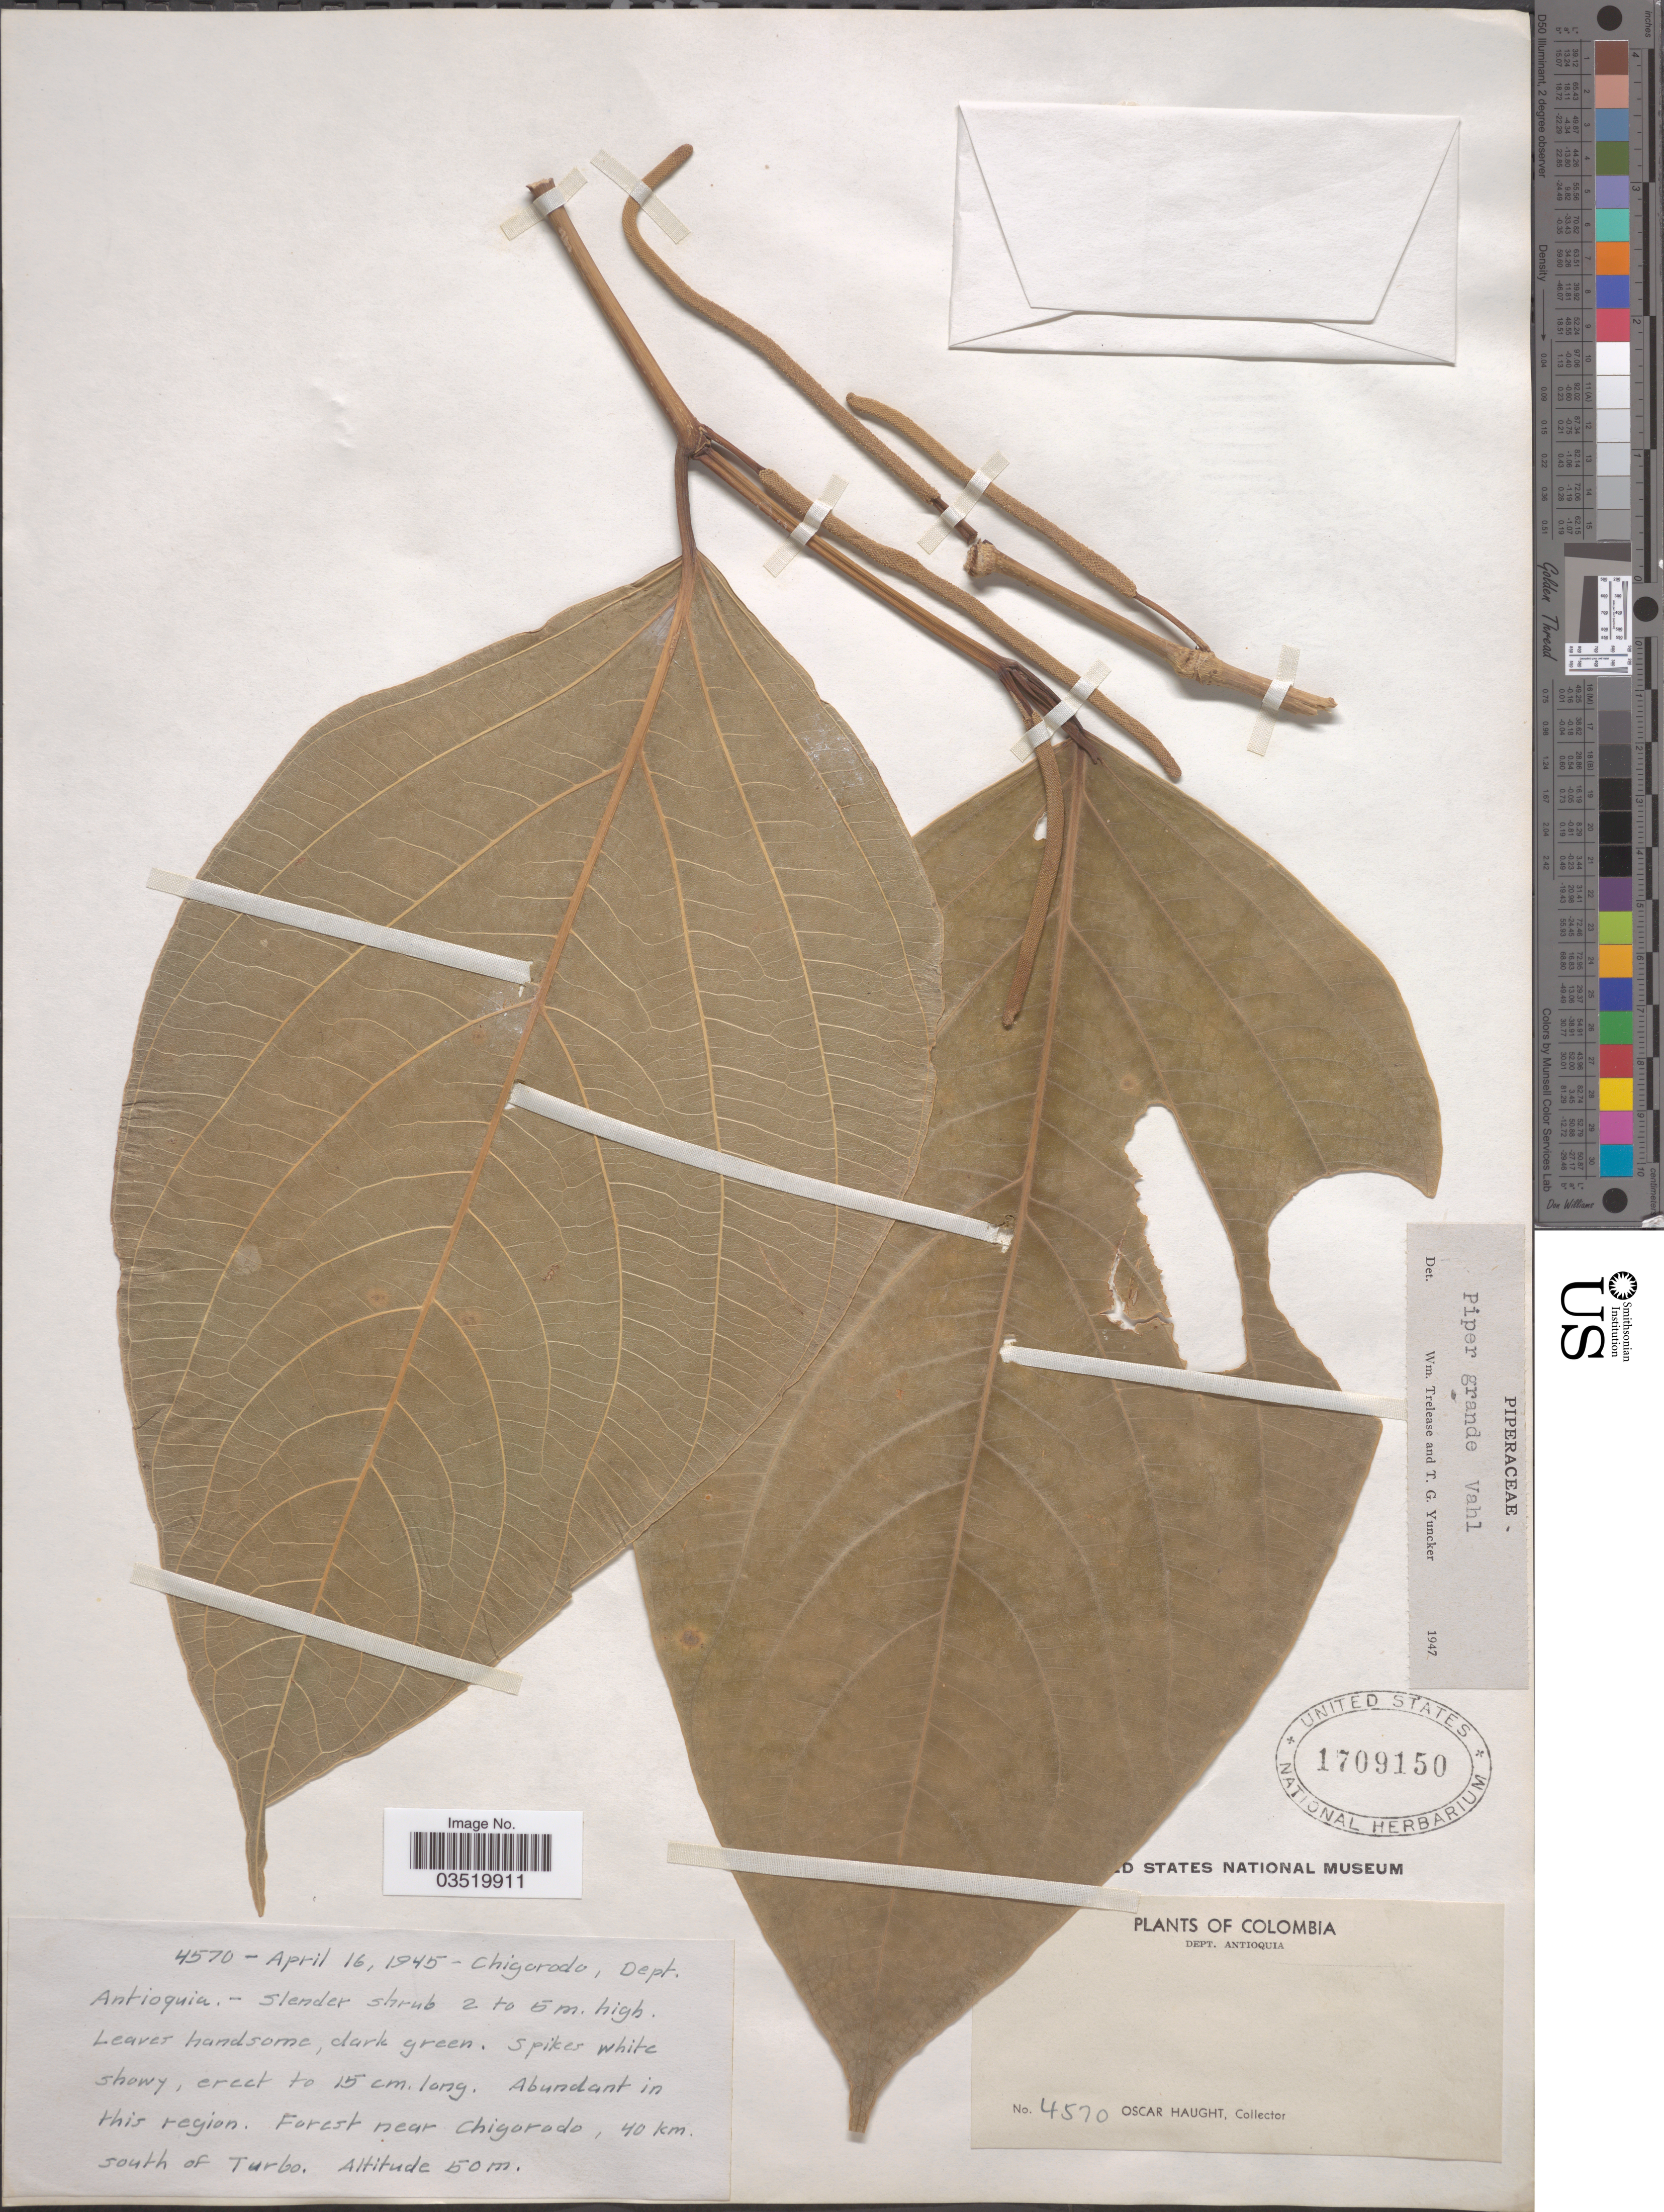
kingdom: Plantae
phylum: Tracheophyta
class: Magnoliopsida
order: Piperales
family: Piperaceae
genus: Piper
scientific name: Piper grande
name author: Vahl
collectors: O. Haught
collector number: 4570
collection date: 1945-04-16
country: Colombia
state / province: Antioquia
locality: Dept. Antioquia. Chigorodo. Forest near Chigorodo, 40 km. south of Turbo.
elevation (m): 50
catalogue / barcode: US 1709150